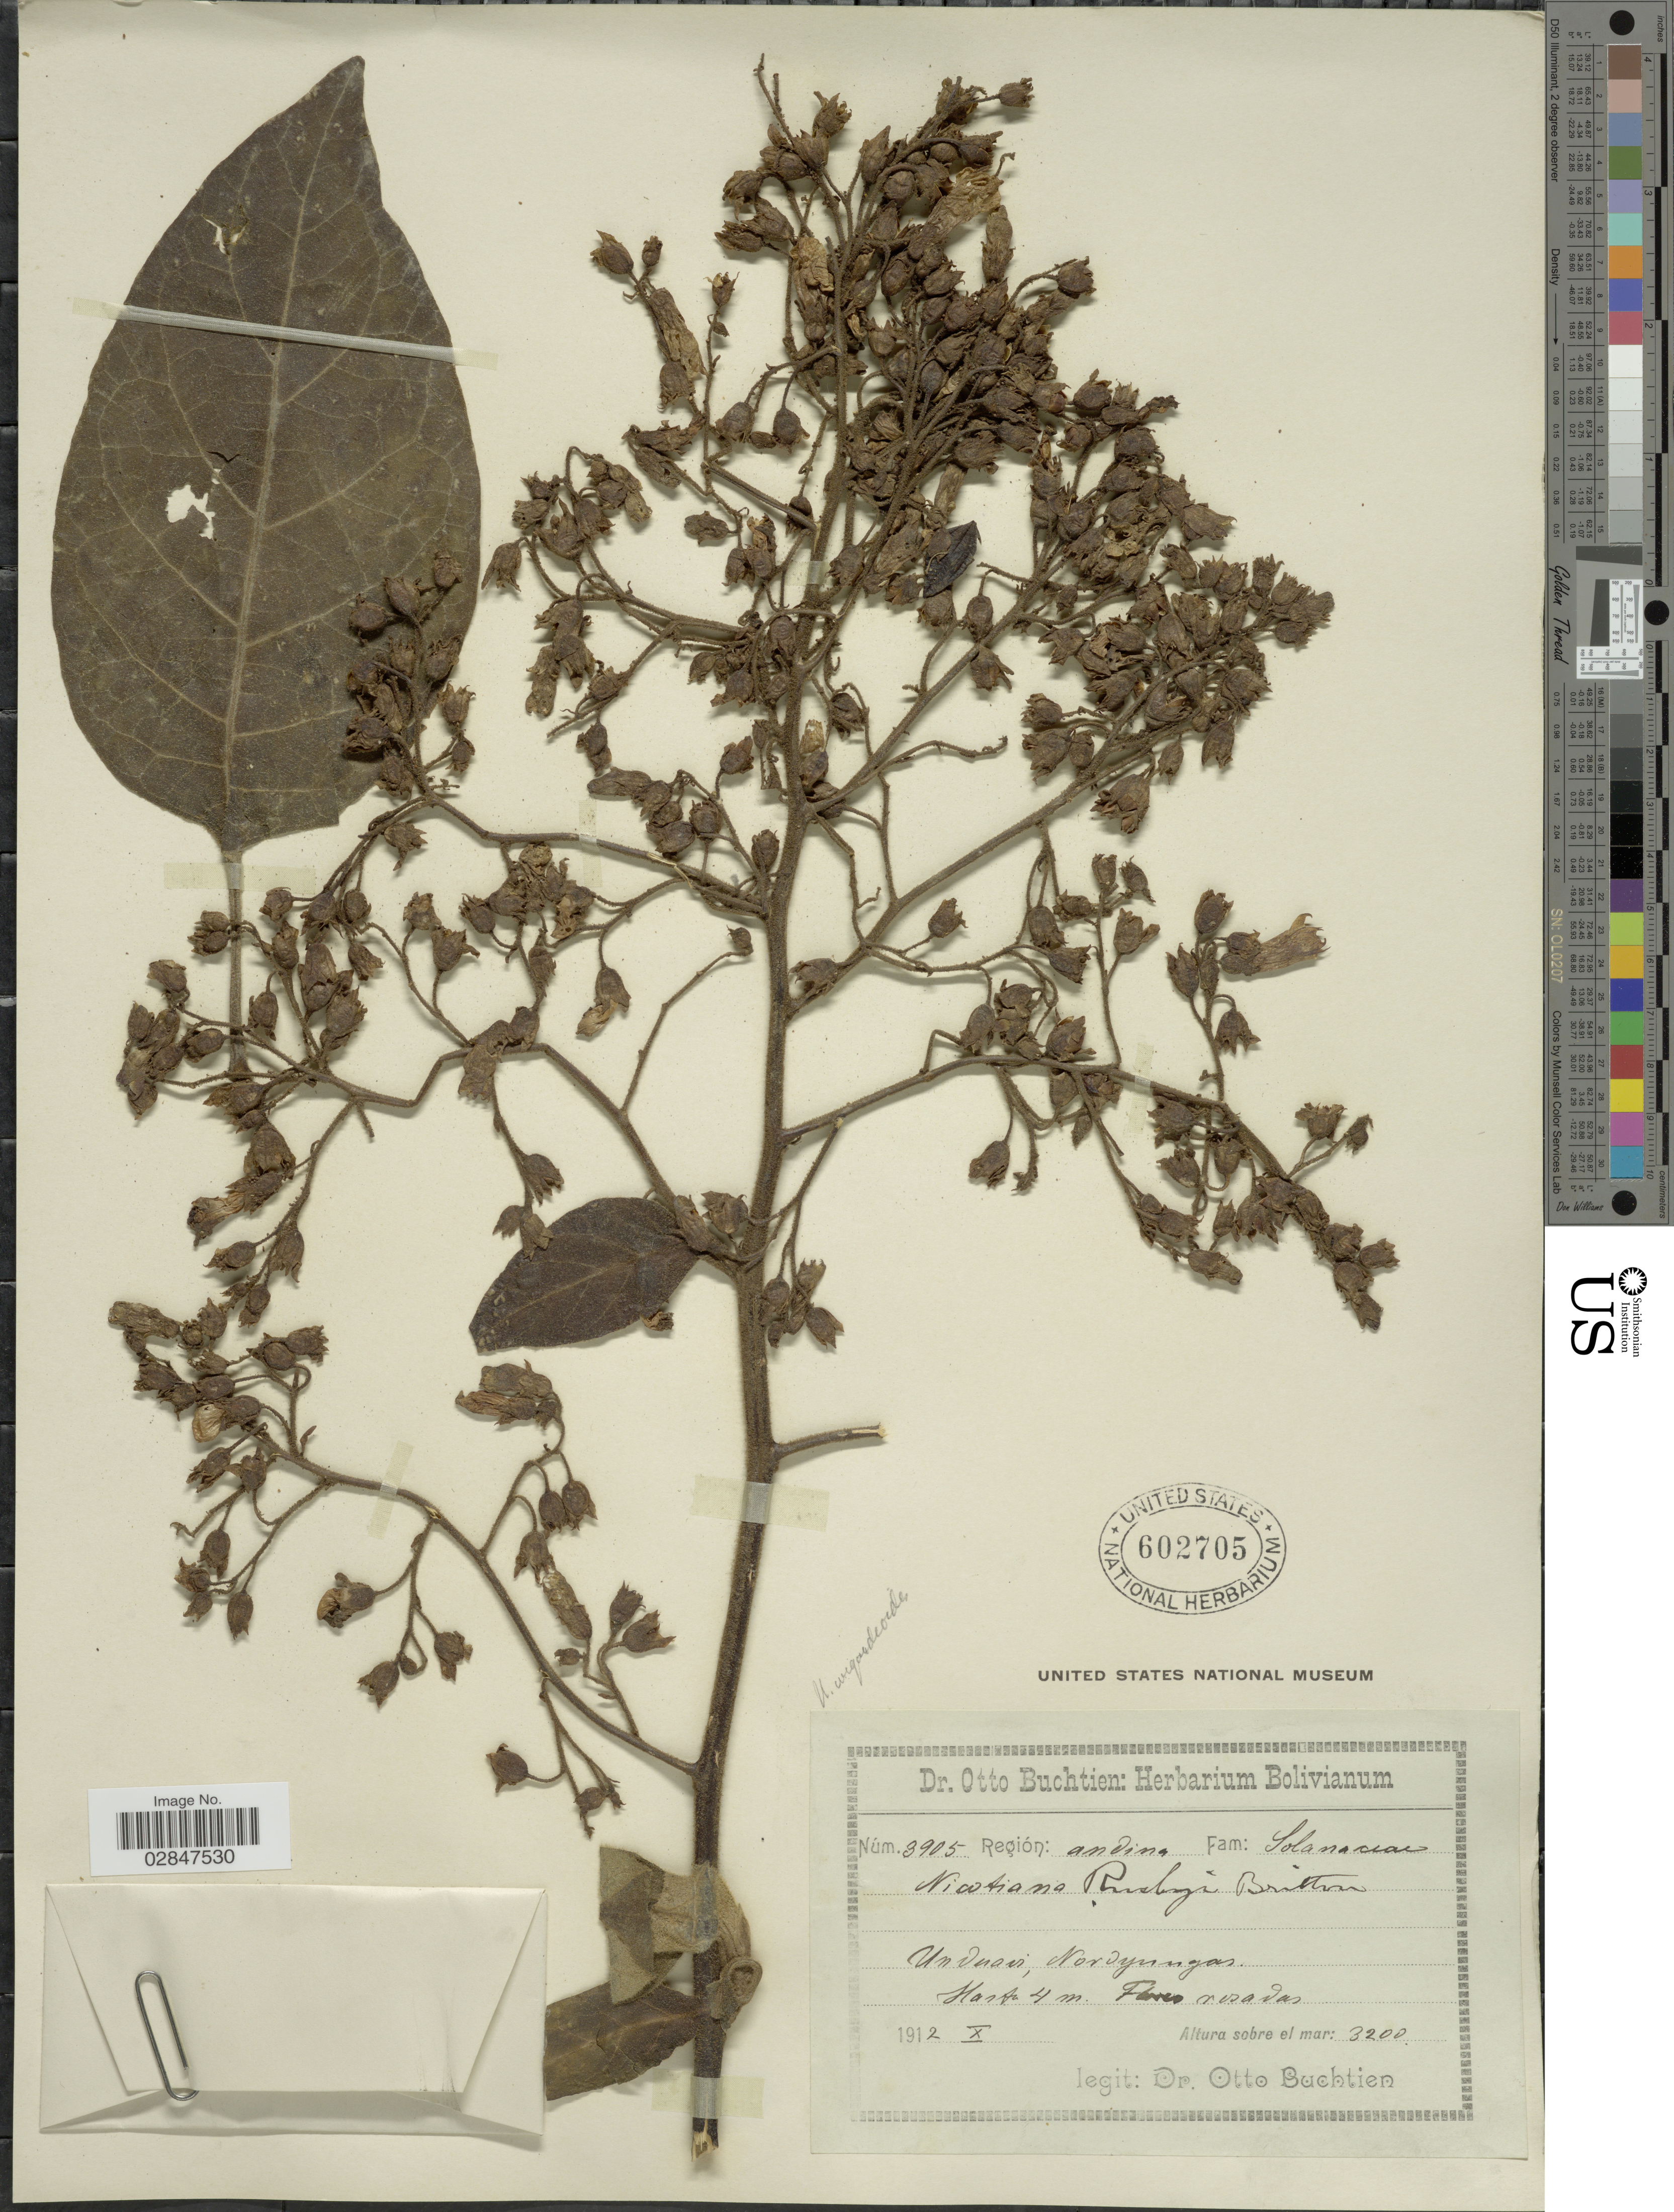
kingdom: Plantae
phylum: Tracheophyta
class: Magnoliopsida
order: Solanales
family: Solanaceae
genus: Nicotiana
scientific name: Nicotiana wigandioides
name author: K. Koch & Fintelm.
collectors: O. Buchtien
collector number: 3905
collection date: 1912-10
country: Bolivia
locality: Región: Andina, Unduavi, Nordyungas.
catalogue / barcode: US 602705